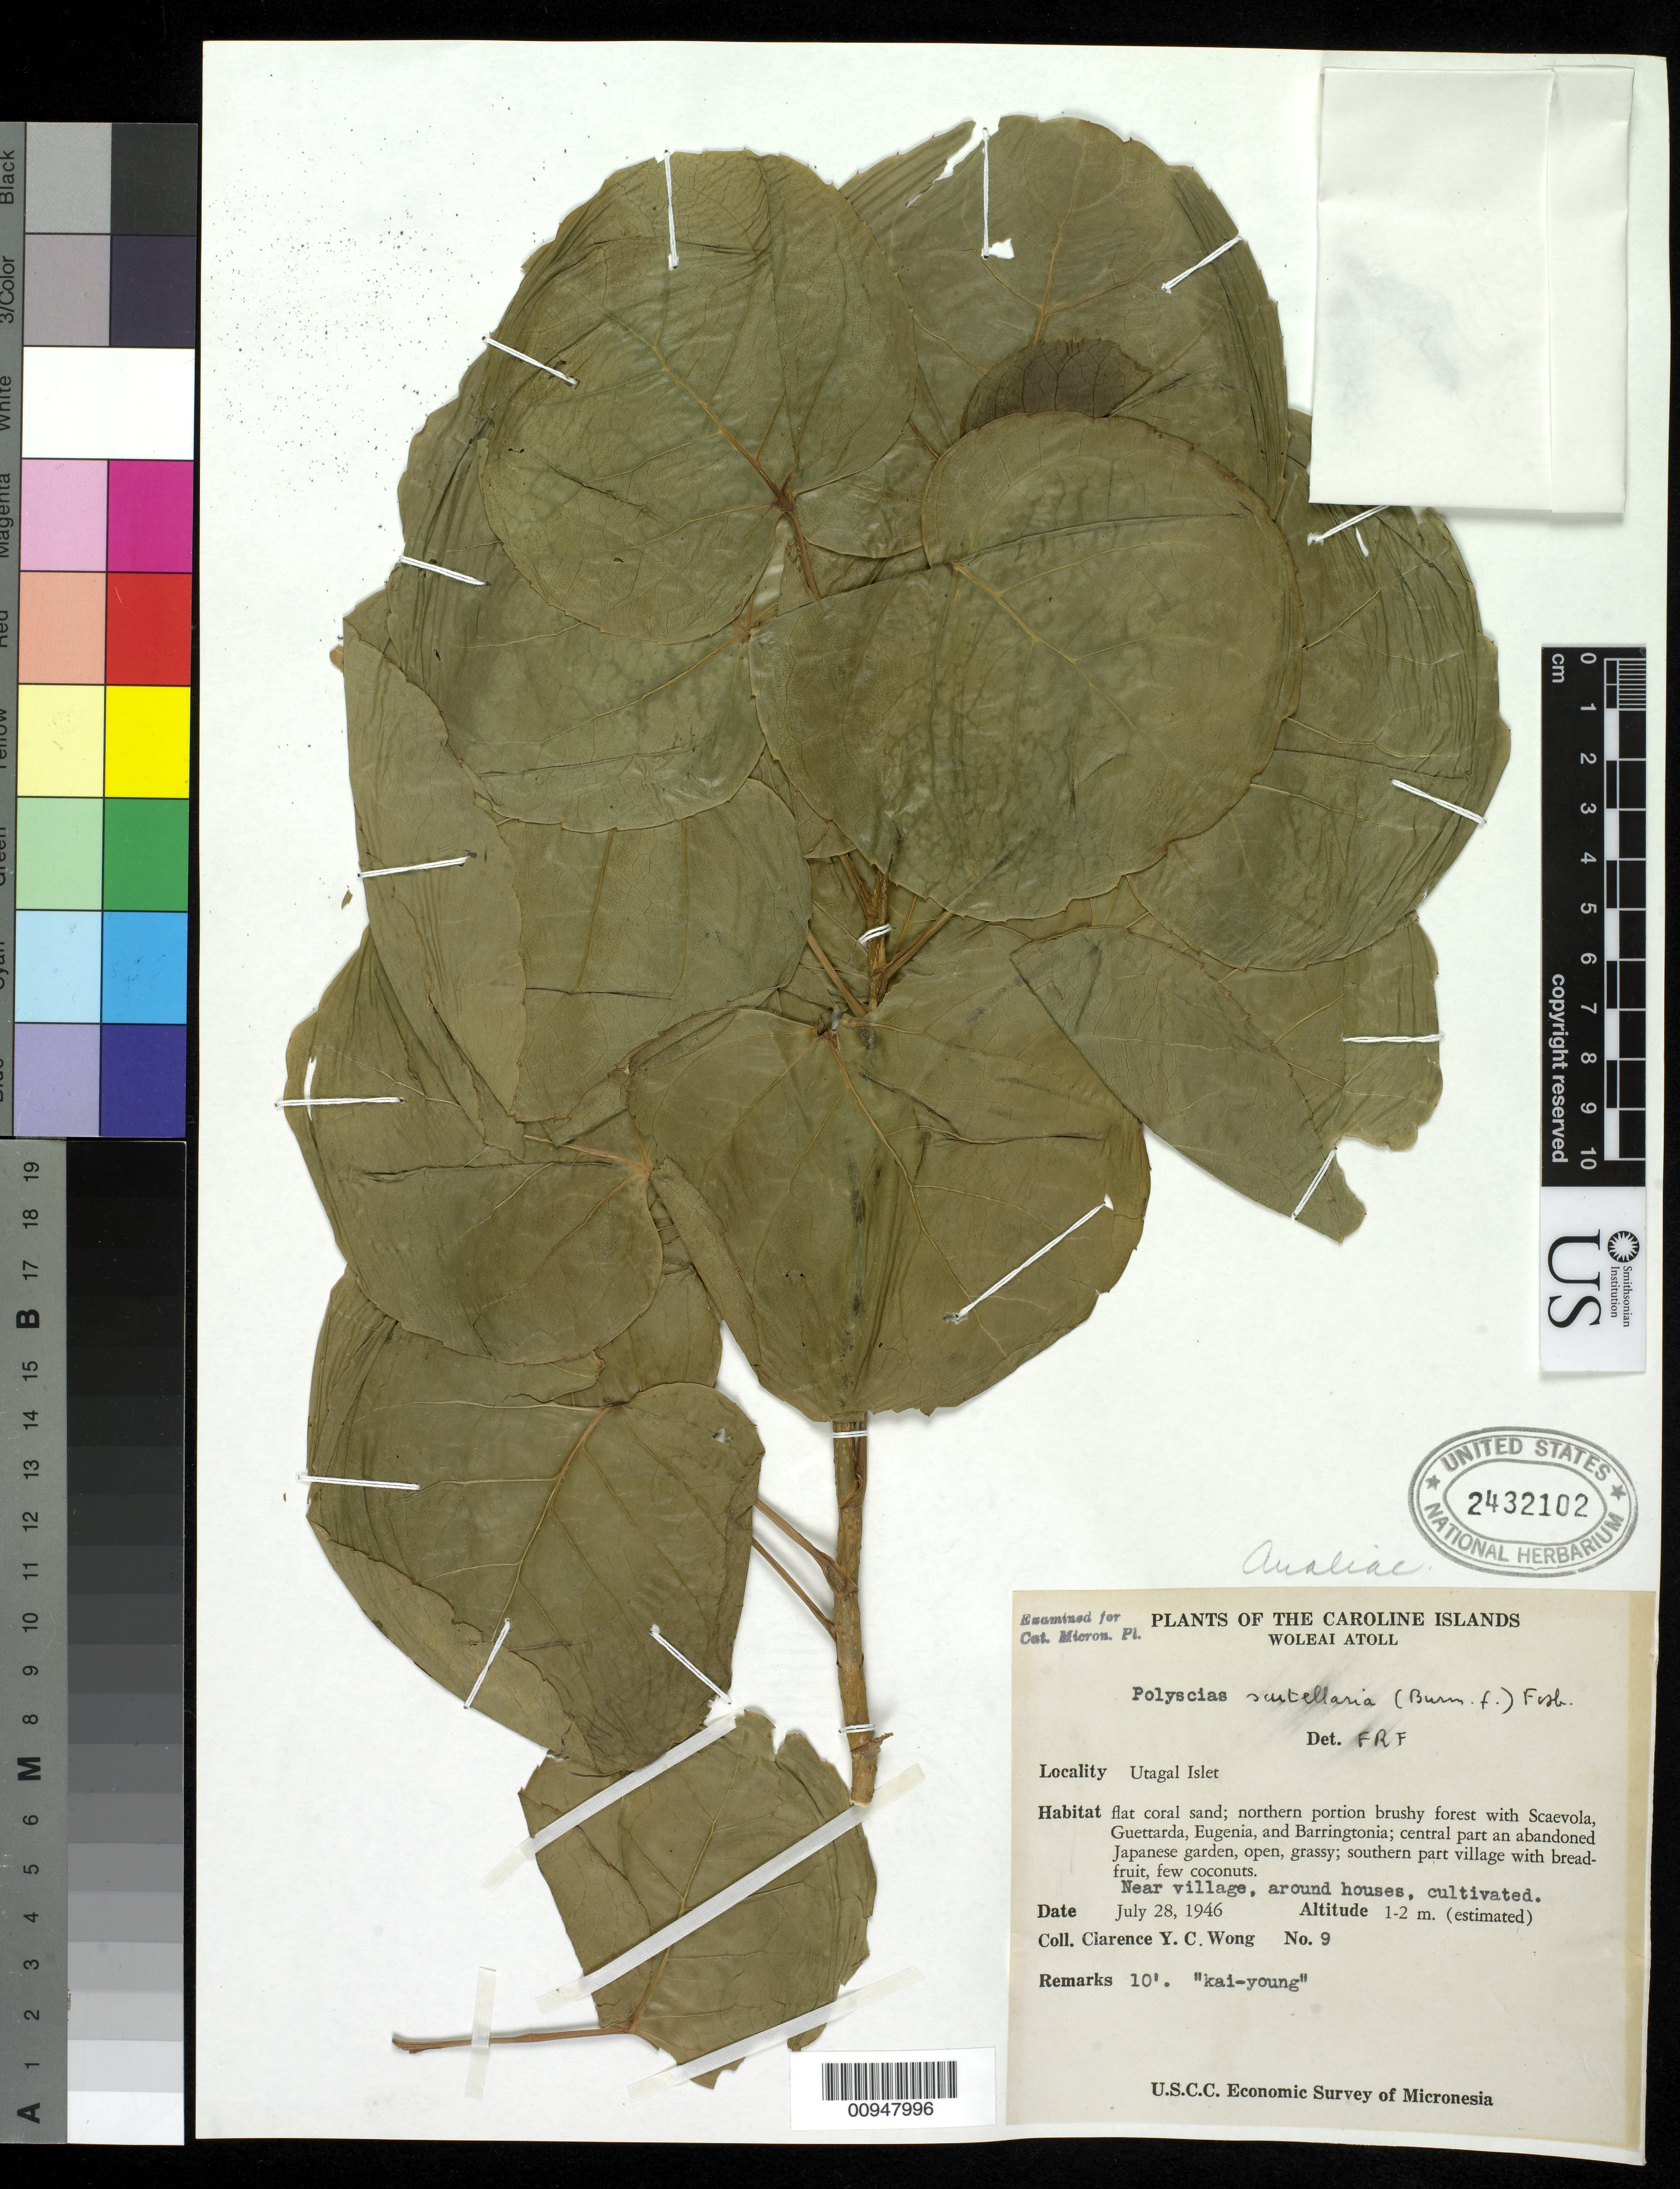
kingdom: Plantae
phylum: Tracheophyta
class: Magnoliopsida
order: Apiales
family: Araliaceae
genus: Polyscias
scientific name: Polyscias scutellaria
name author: (Burm. f.) Fosberg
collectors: C. Wong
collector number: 9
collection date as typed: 28 Jul 1946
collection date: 1946-07-28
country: Micronesia, Federated States of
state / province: Yap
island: Woleai Atoll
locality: Utagal Islet,near village, around houses.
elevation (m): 1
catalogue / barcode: US 2432102